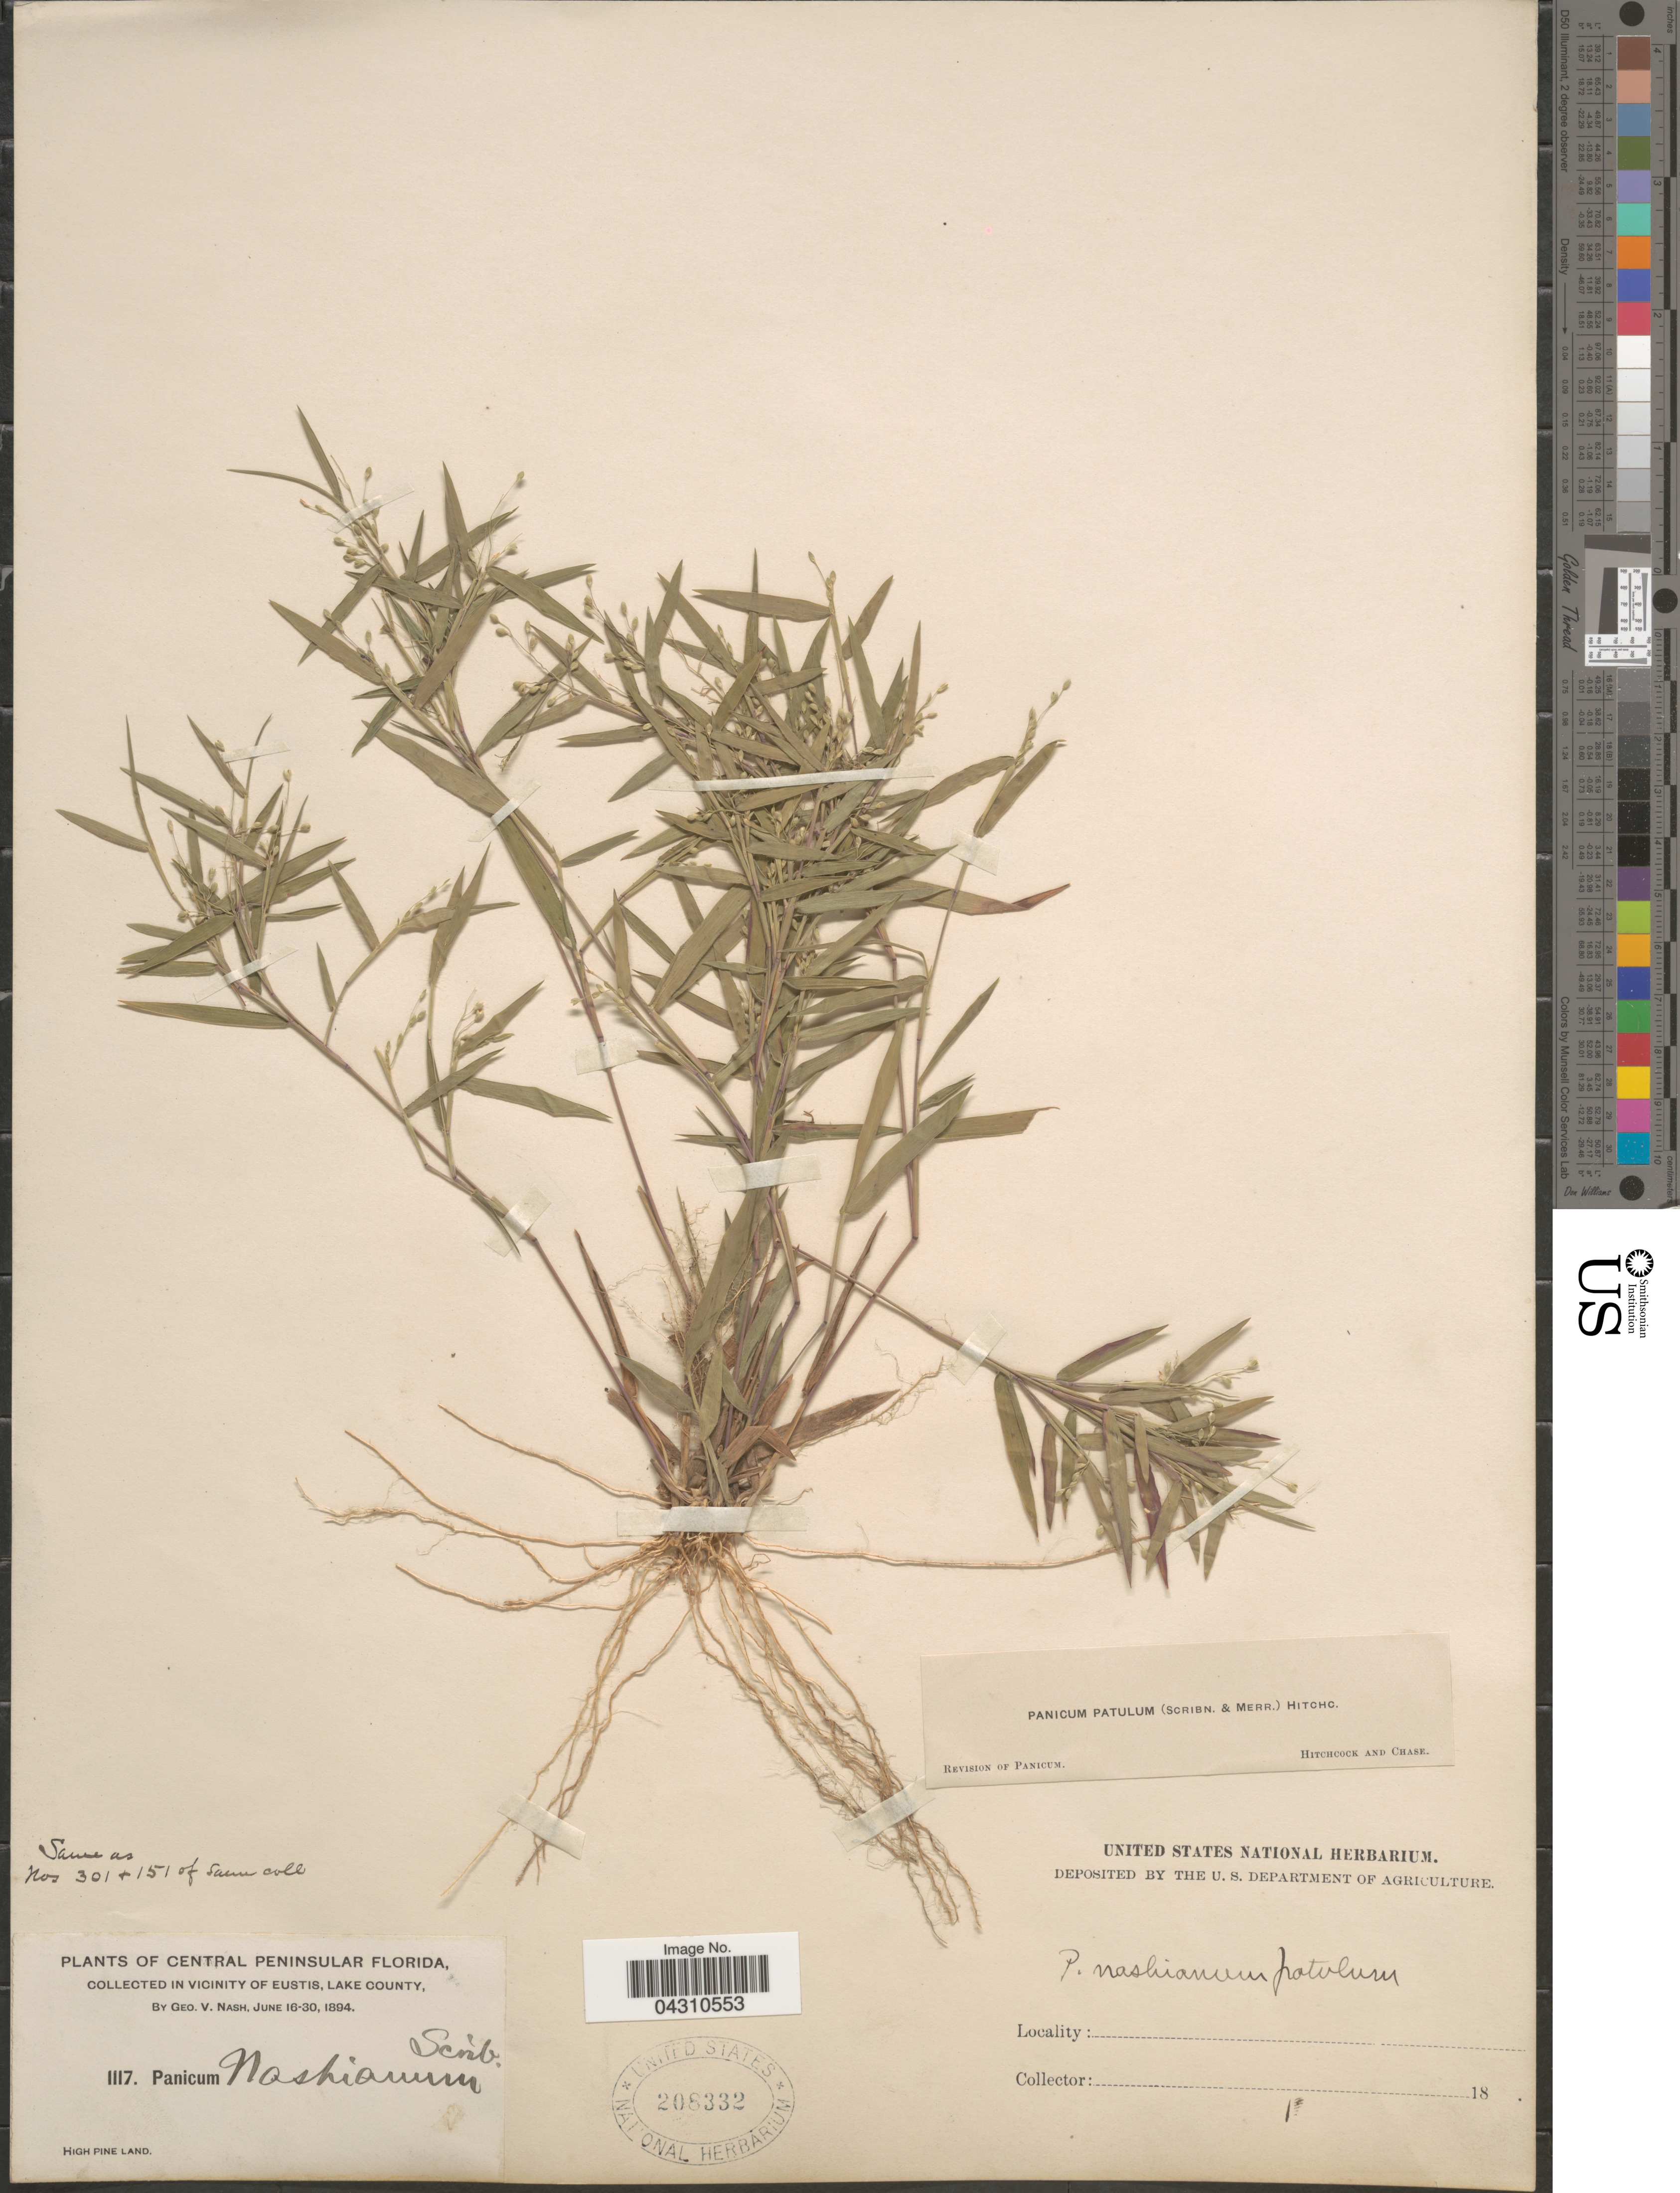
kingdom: Plantae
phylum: Tracheophyta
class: Liliopsida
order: Poales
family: Poaceae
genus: Dichanthelium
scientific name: Dichanthelium portoricense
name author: (Desv. ex Ham.) B.F. Hansen & Wunderlin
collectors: G. V. Nash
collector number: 1117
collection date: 1894-06-16/1894-06-30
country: United States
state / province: Florida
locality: Central Peninsular Florida. In Vicinity of Eustis, Lake County. High Pine Land.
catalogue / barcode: US 208332